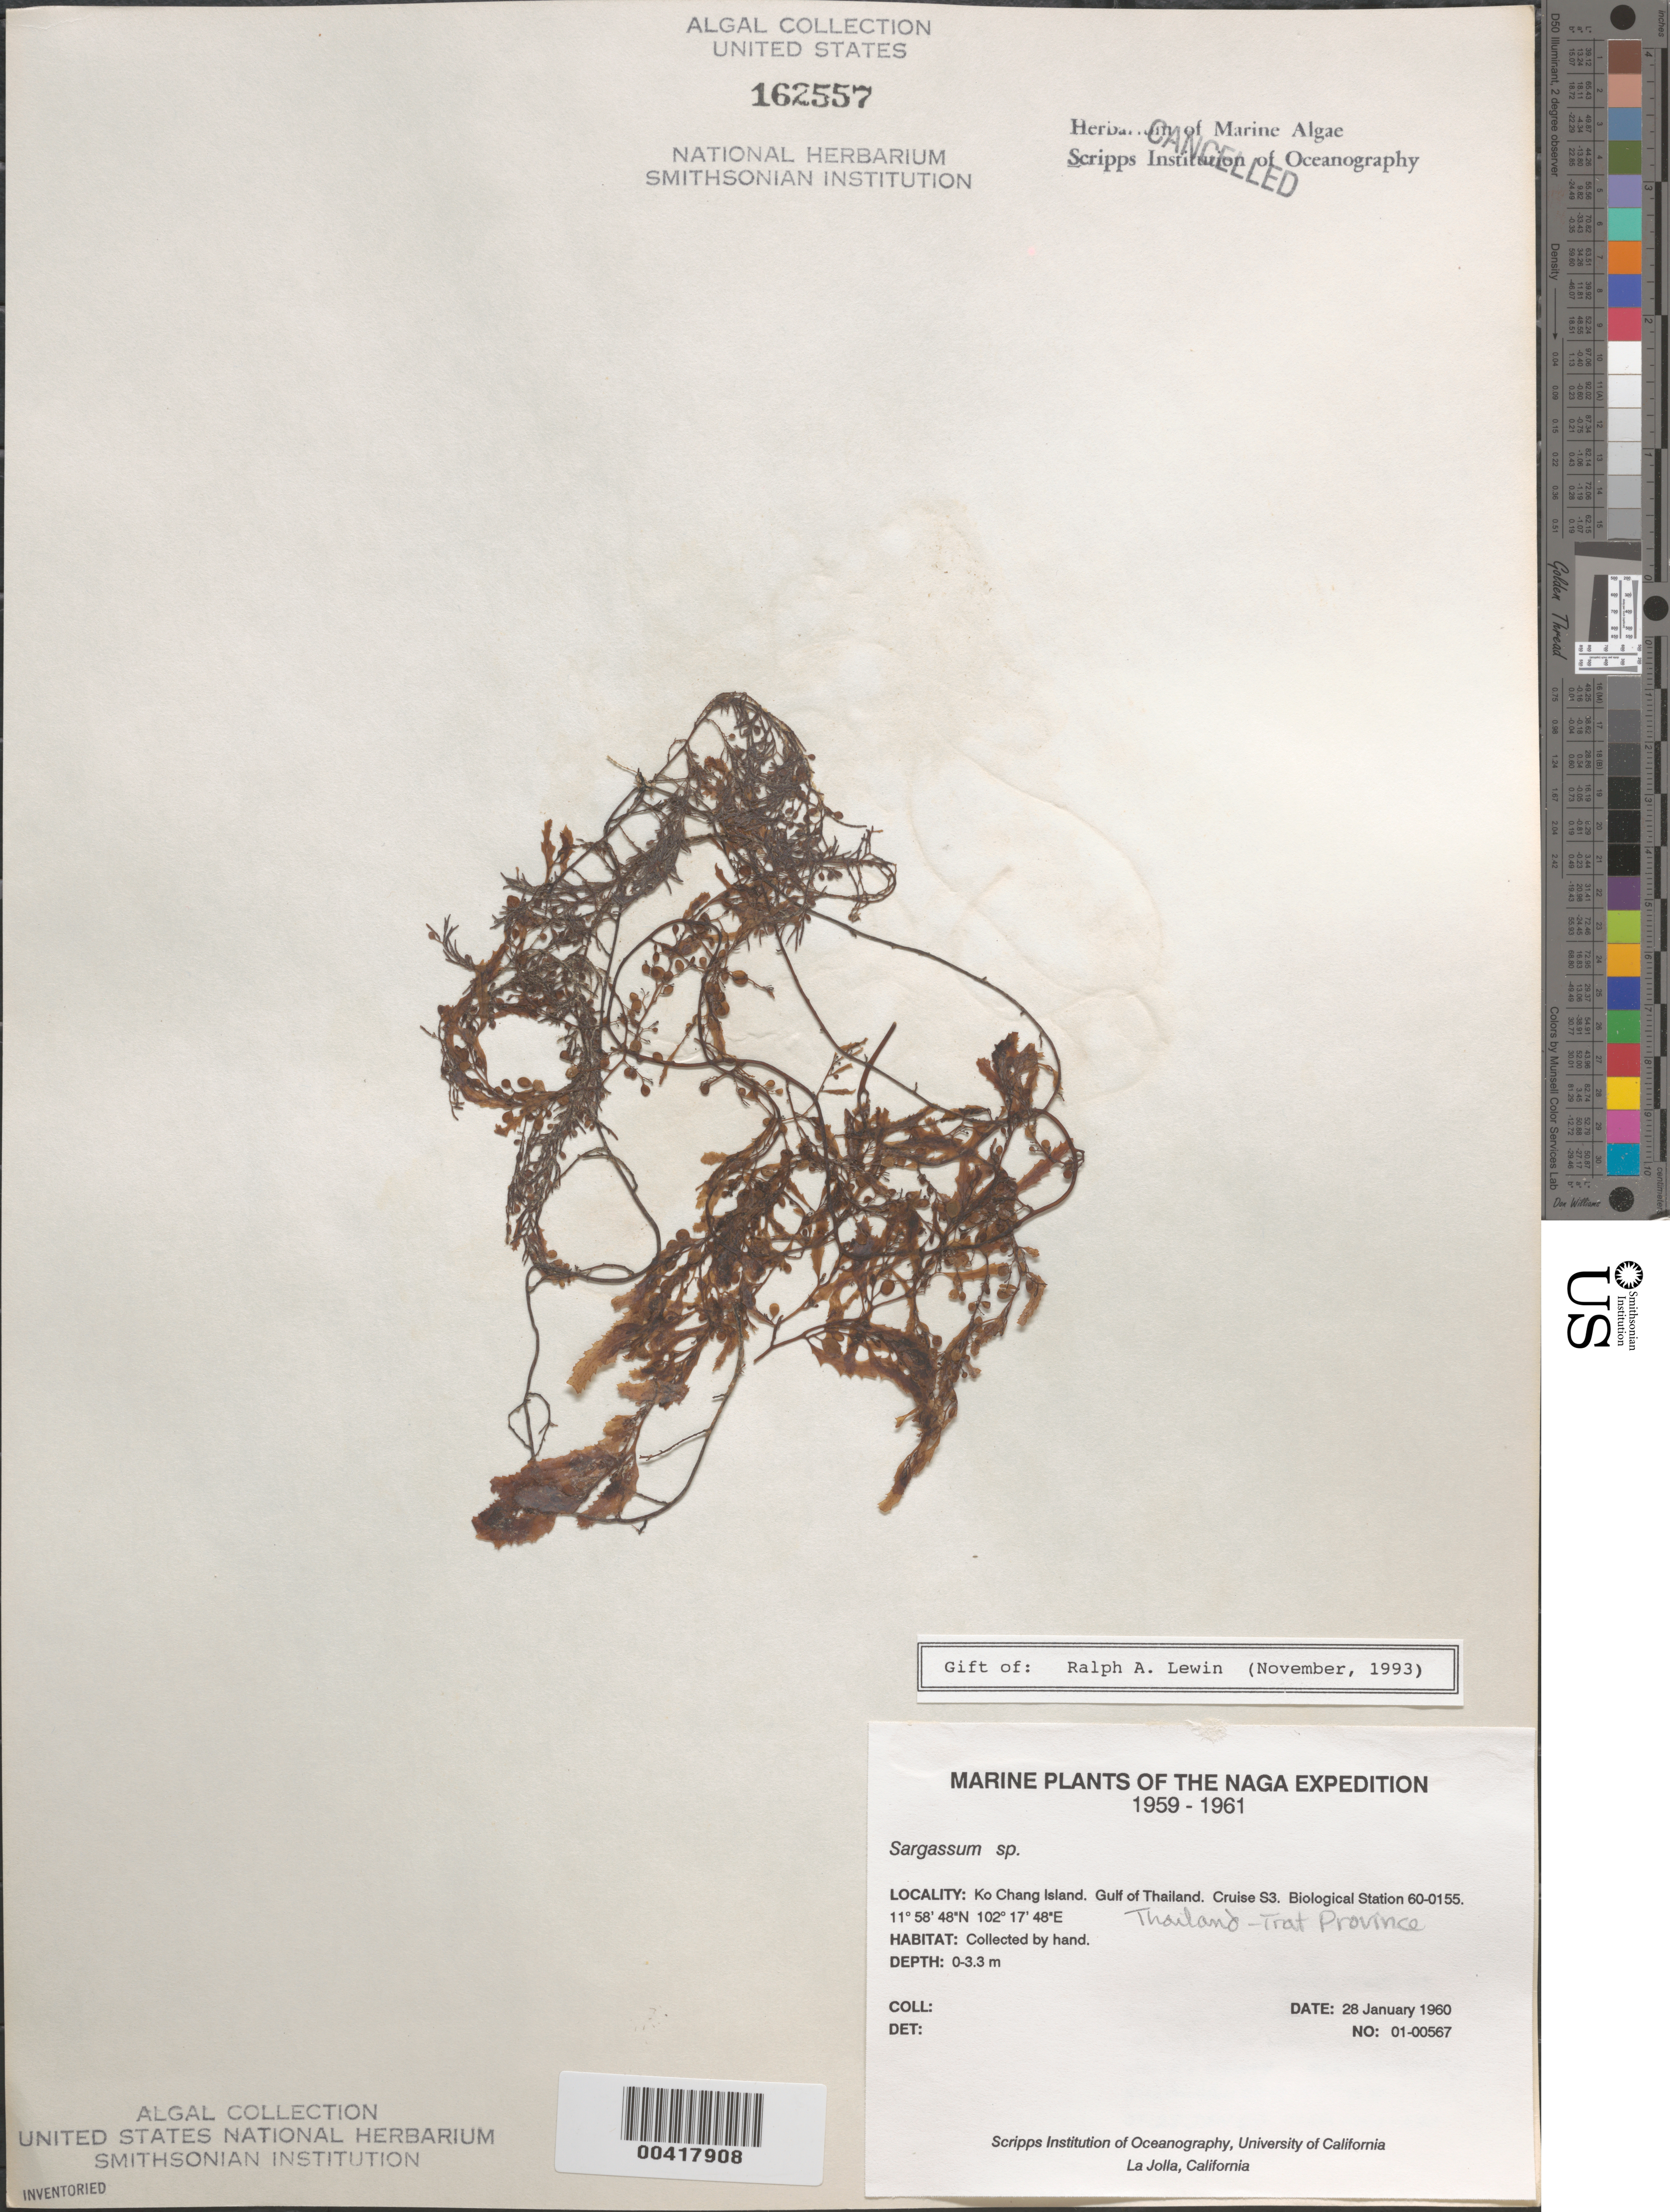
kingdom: Chromista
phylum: Ochrophyta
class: Phaeophyceae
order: Fucales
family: Sargassaceae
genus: Sargassum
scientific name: Sargassum sp.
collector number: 01-00567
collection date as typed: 28 Jan 1960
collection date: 1960-01-28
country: Thailand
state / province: Trat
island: Koh Chang Island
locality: Gulf of Thailand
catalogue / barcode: US 162557